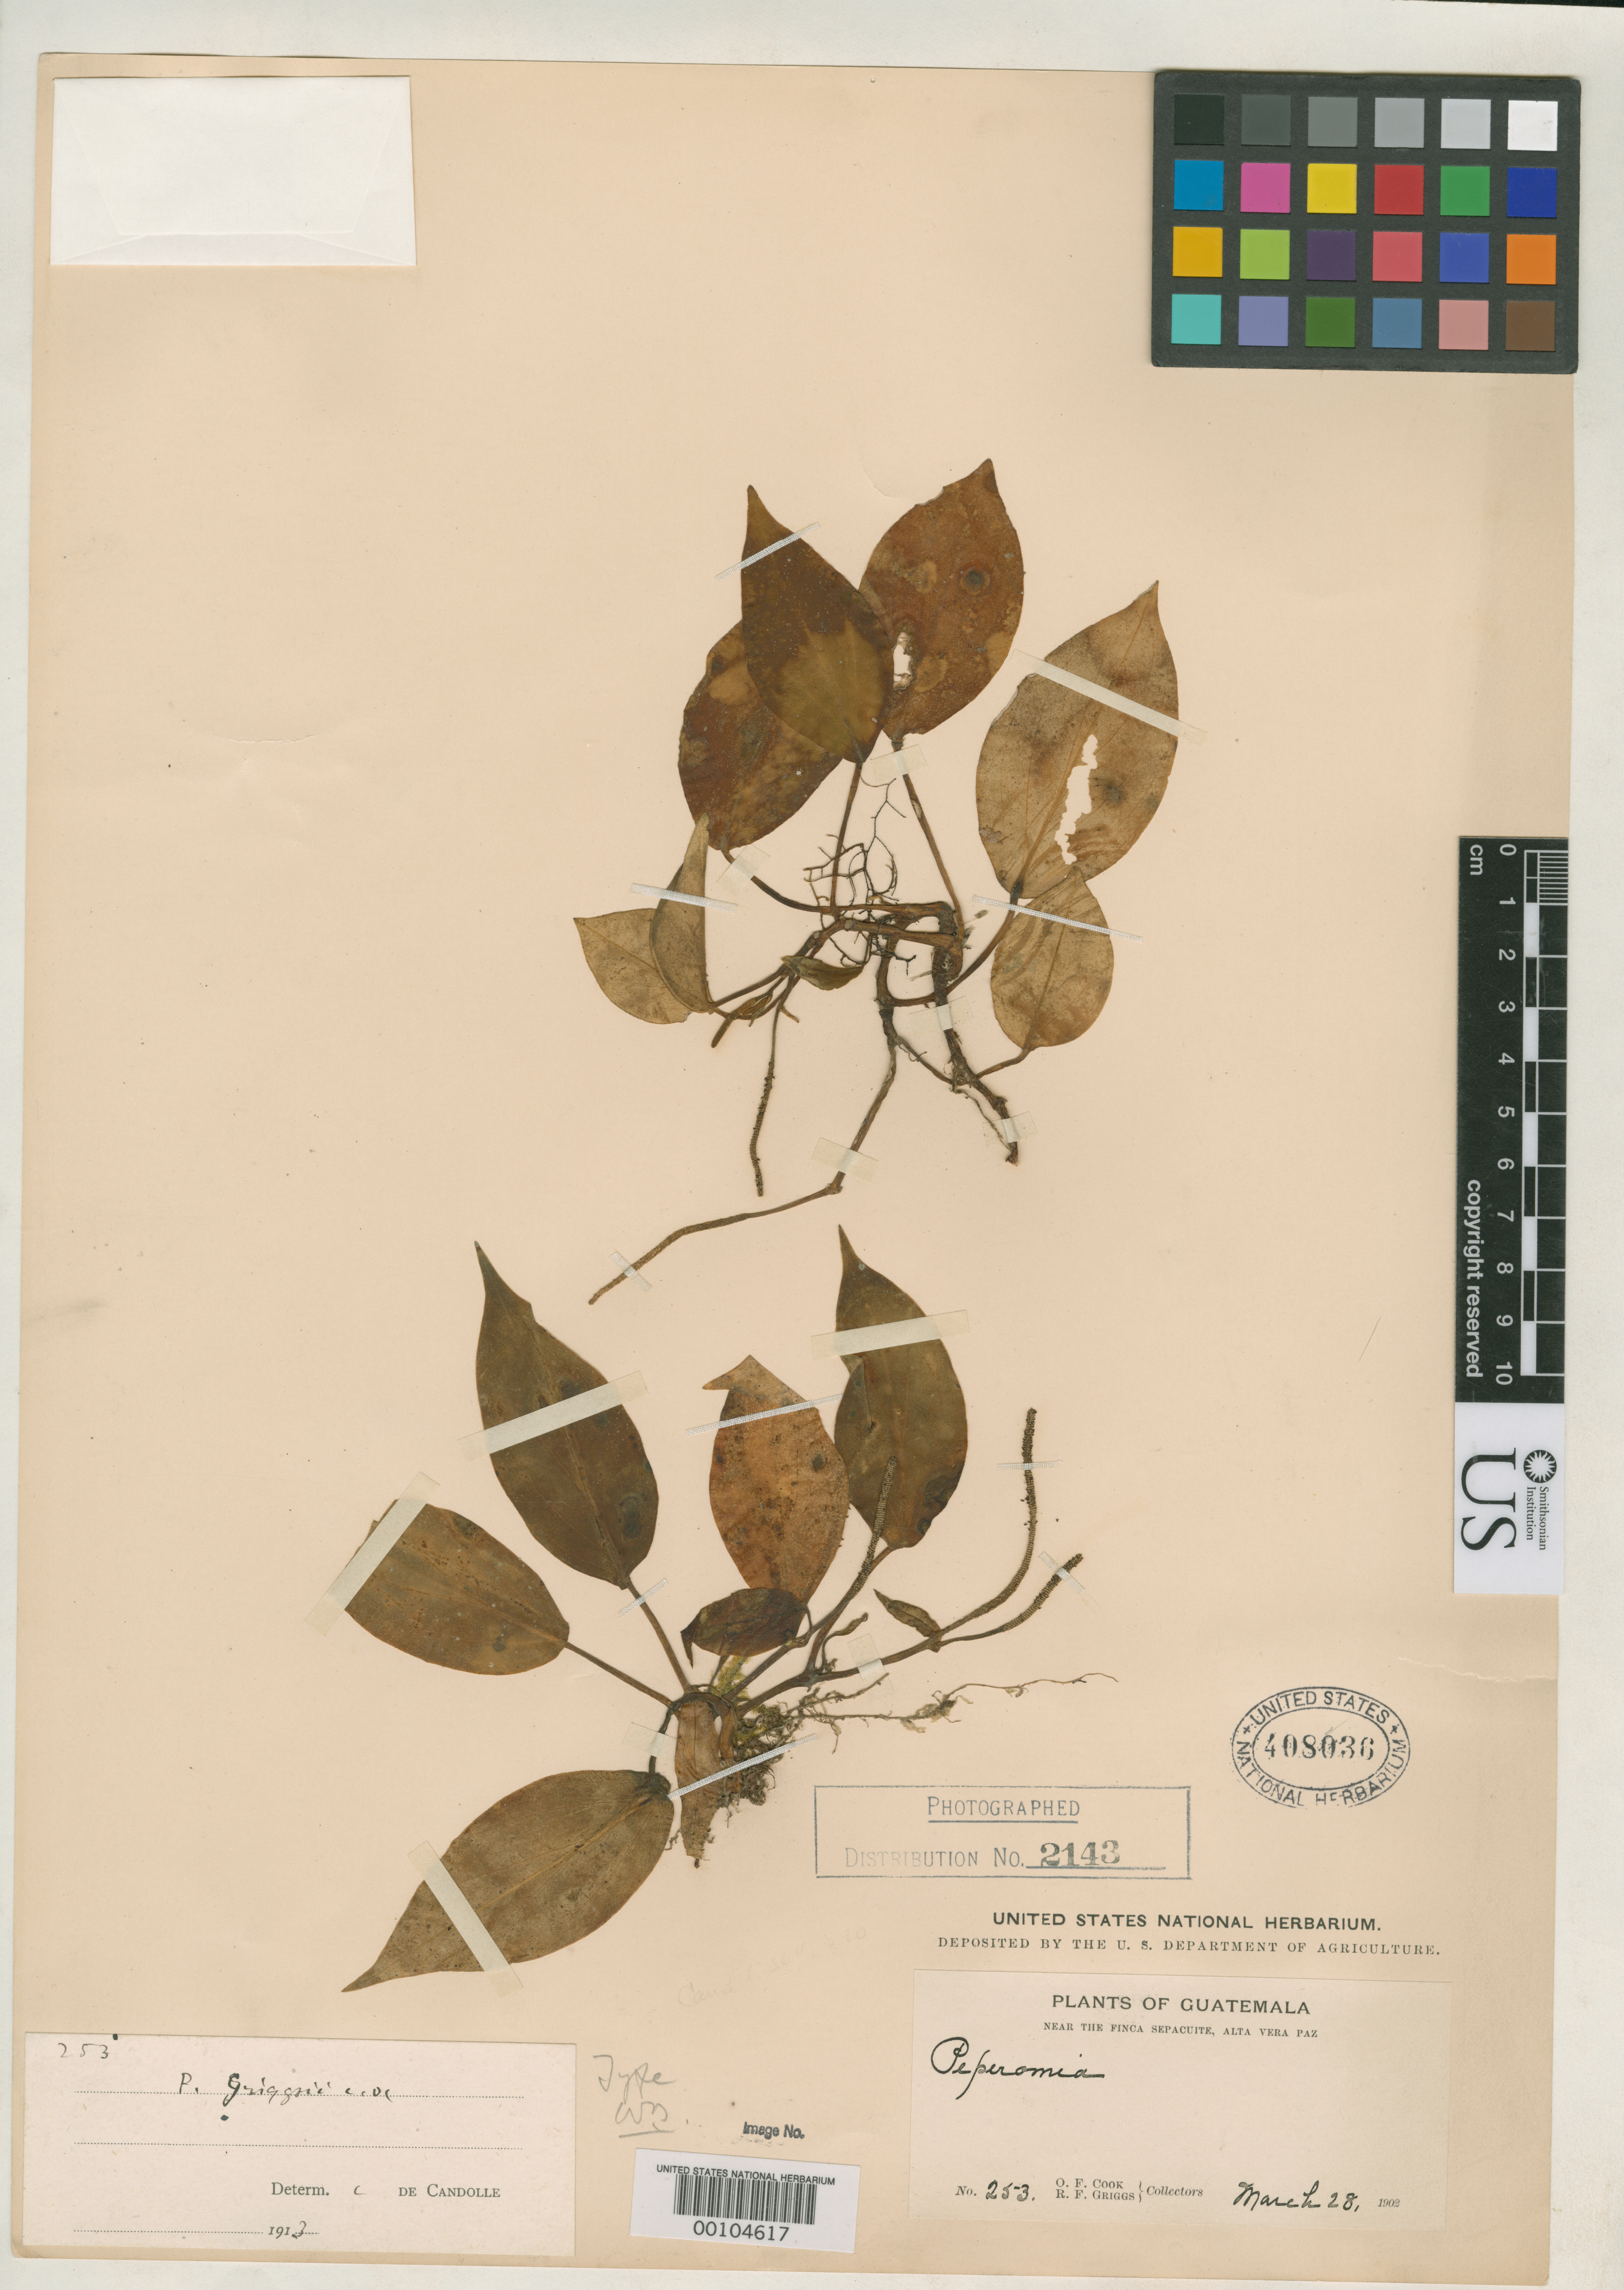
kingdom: Plantae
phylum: Tracheophyta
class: Magnoliopsida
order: Piperales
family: Piperaceae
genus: Peperomia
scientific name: Peperomia griggsii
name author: C. DC.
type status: Type Collection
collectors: O. F. Cook & R. F. Griggs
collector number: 253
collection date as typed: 28 Mar 1902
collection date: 1902-03-28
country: Guatemala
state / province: Alta Verapaz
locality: Near the Finca Sepacuite.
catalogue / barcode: US 408036